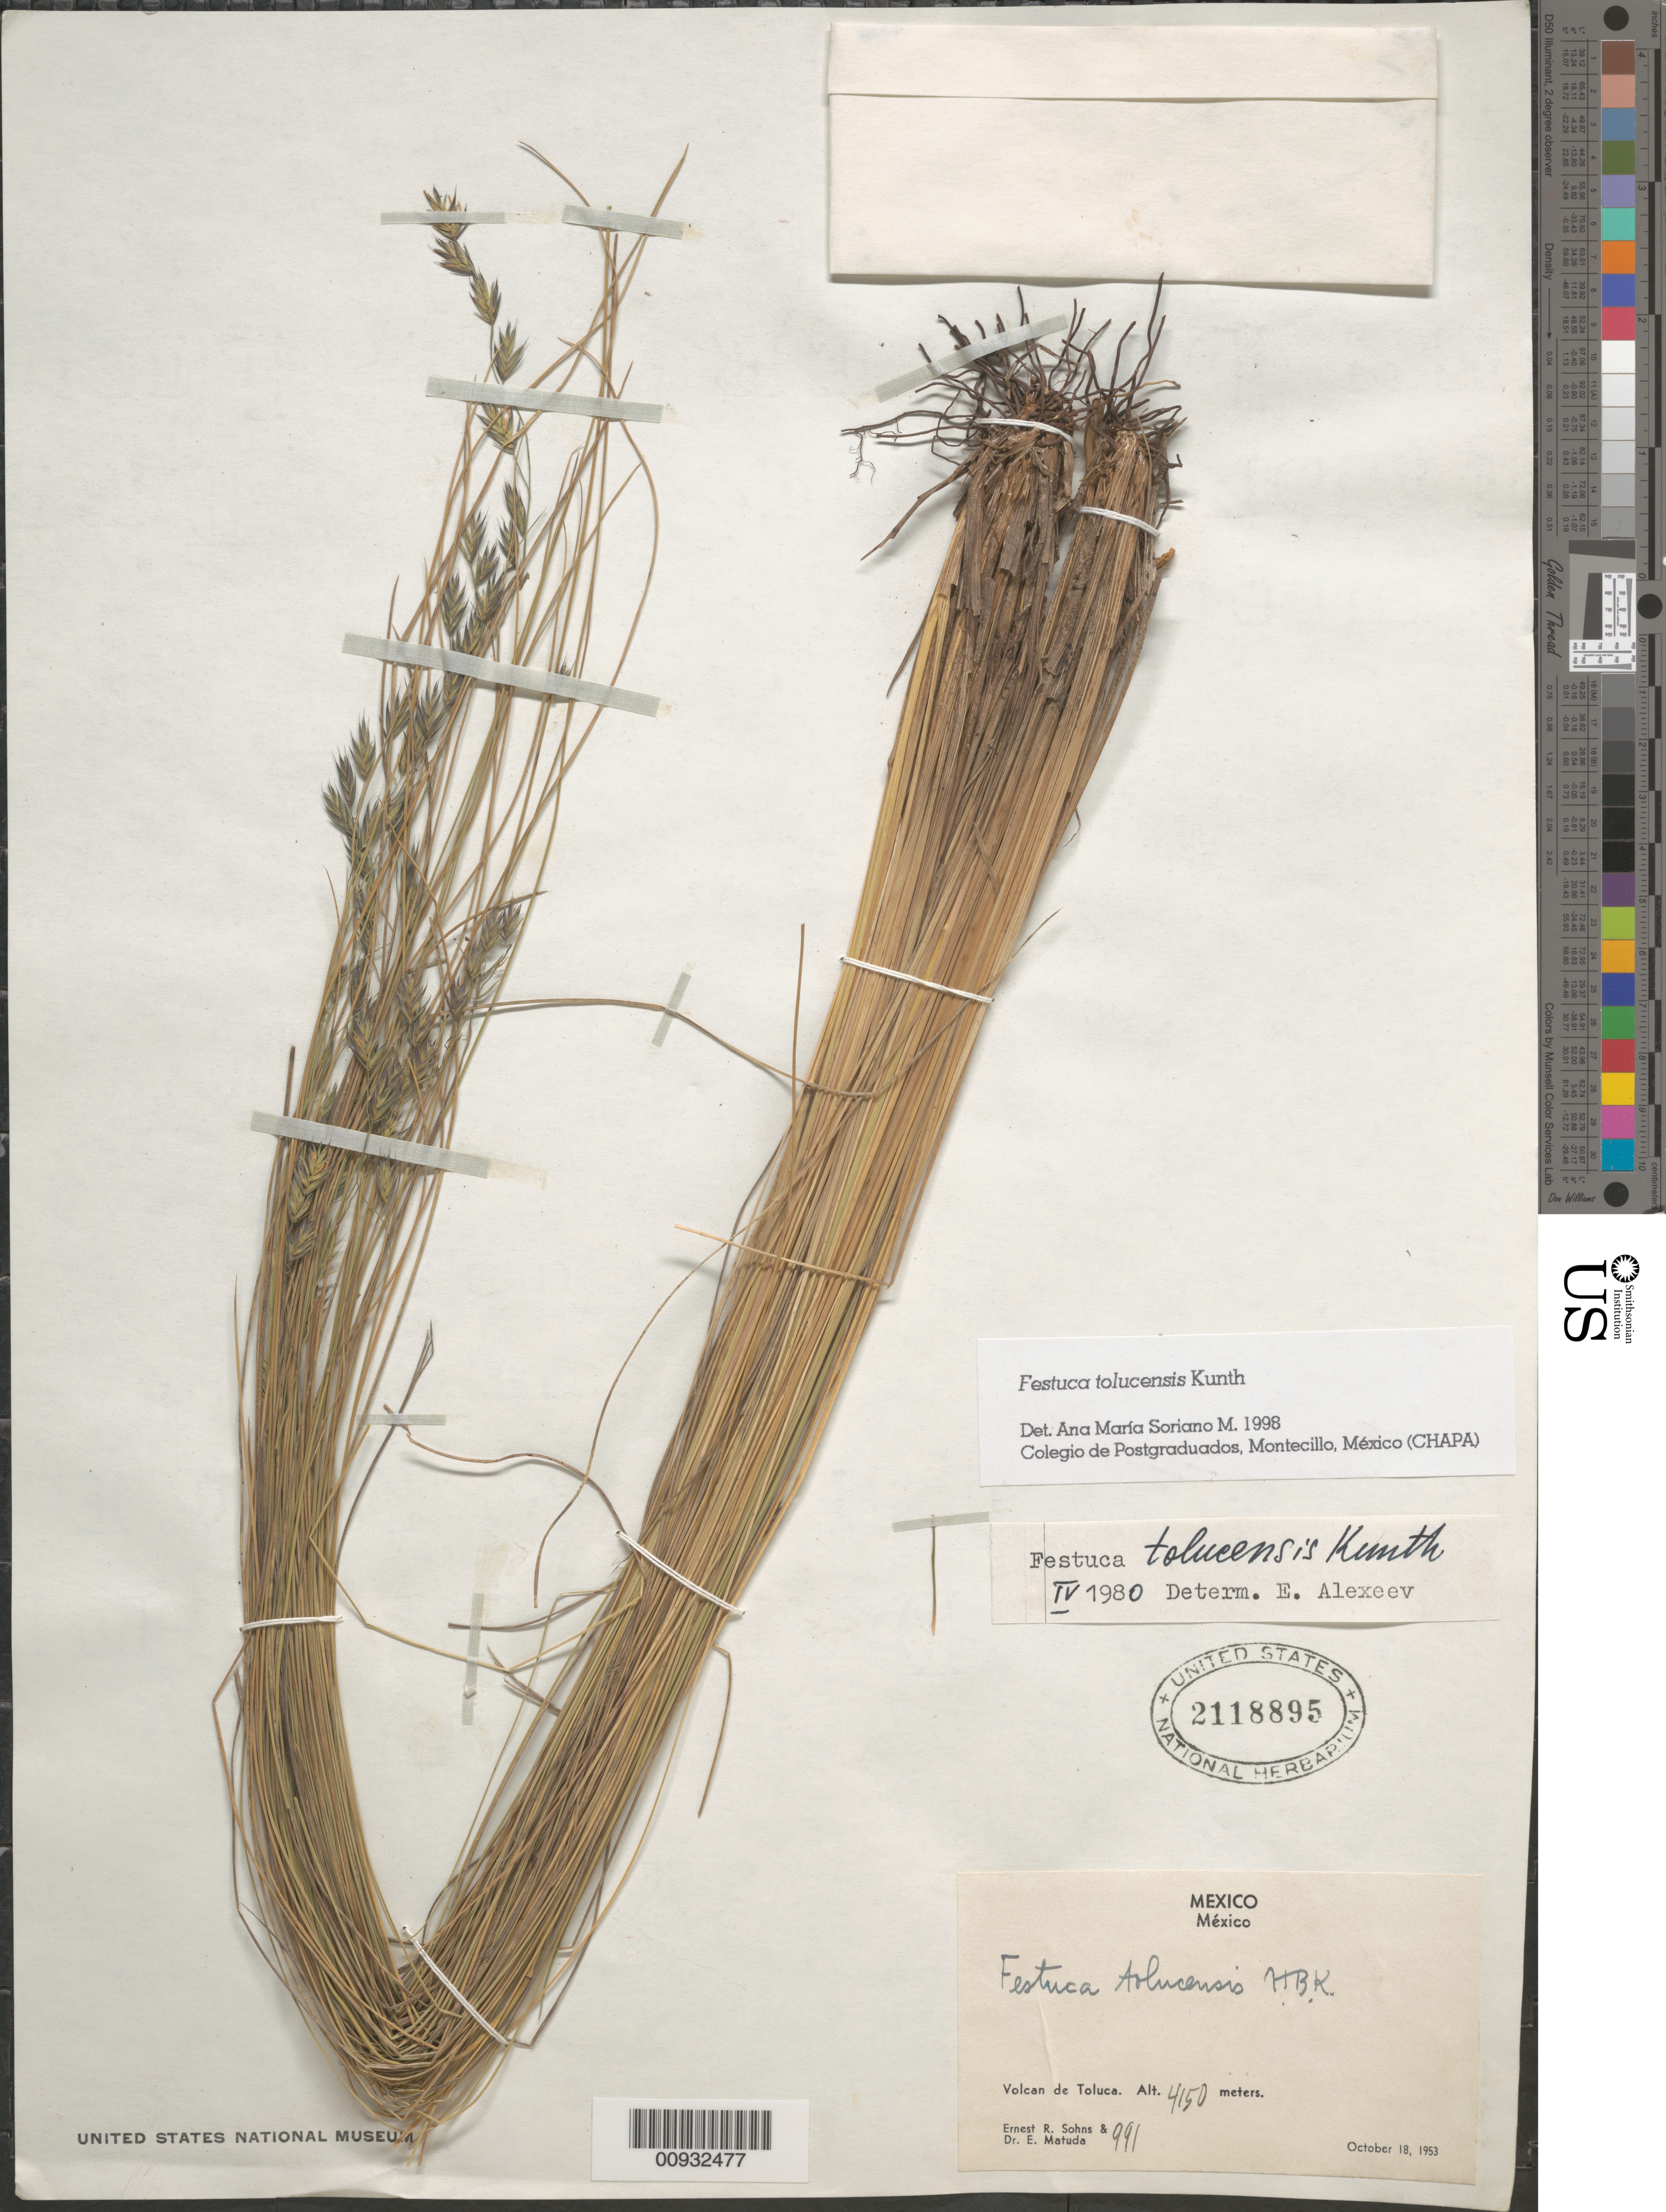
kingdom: Plantae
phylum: Tracheophyta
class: Liliopsida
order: Poales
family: Poaceae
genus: Festuca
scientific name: Festuca tolucensis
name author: Kunth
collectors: E. R. Sohns & E. Matuda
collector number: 991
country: Mexico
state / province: México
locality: Volcan de Toluca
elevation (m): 5450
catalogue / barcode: US 2118895